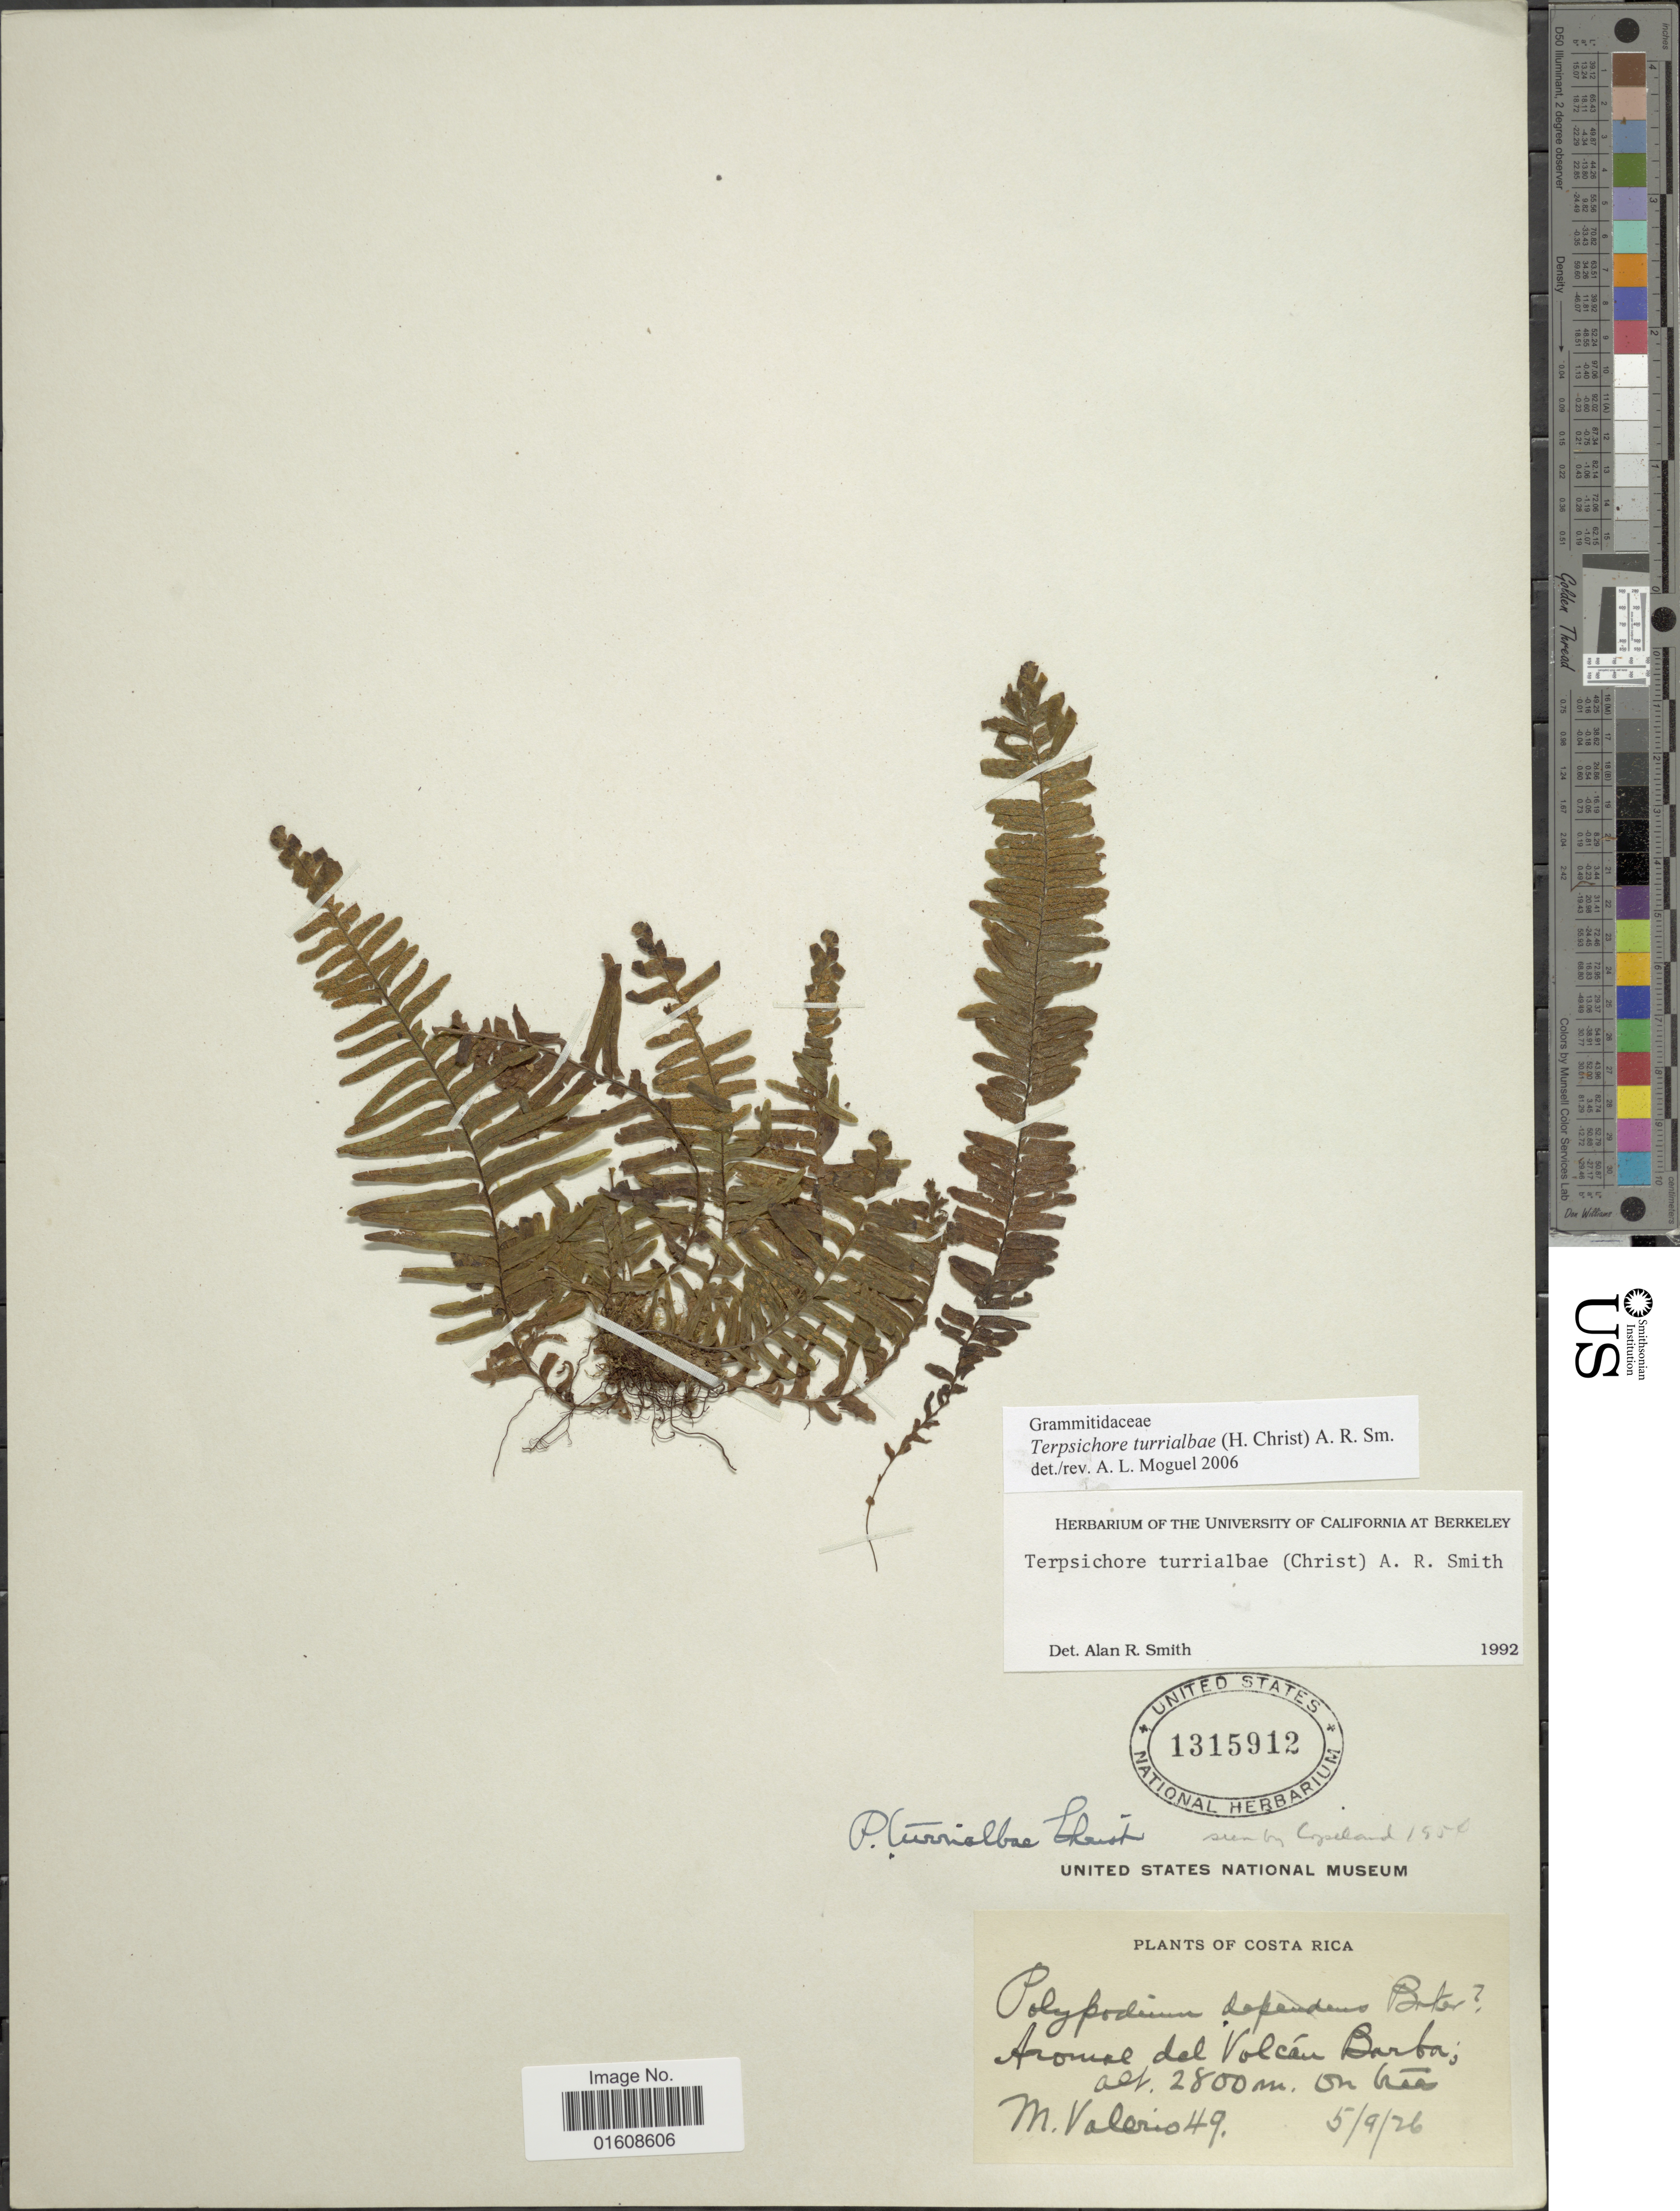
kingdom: Plantae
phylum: Tracheophyta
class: Polypodiopsida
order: Polypodiales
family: Polypodiaceae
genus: Alansmia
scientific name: Alansmia turrialbae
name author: (Christ) Moguel & M. Kessler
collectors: M. Valerio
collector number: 49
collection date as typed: Transcribed d/m/y: 5/9/26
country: Costa Rica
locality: Arenal del Volcán Barba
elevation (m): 2800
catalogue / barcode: US 1315912